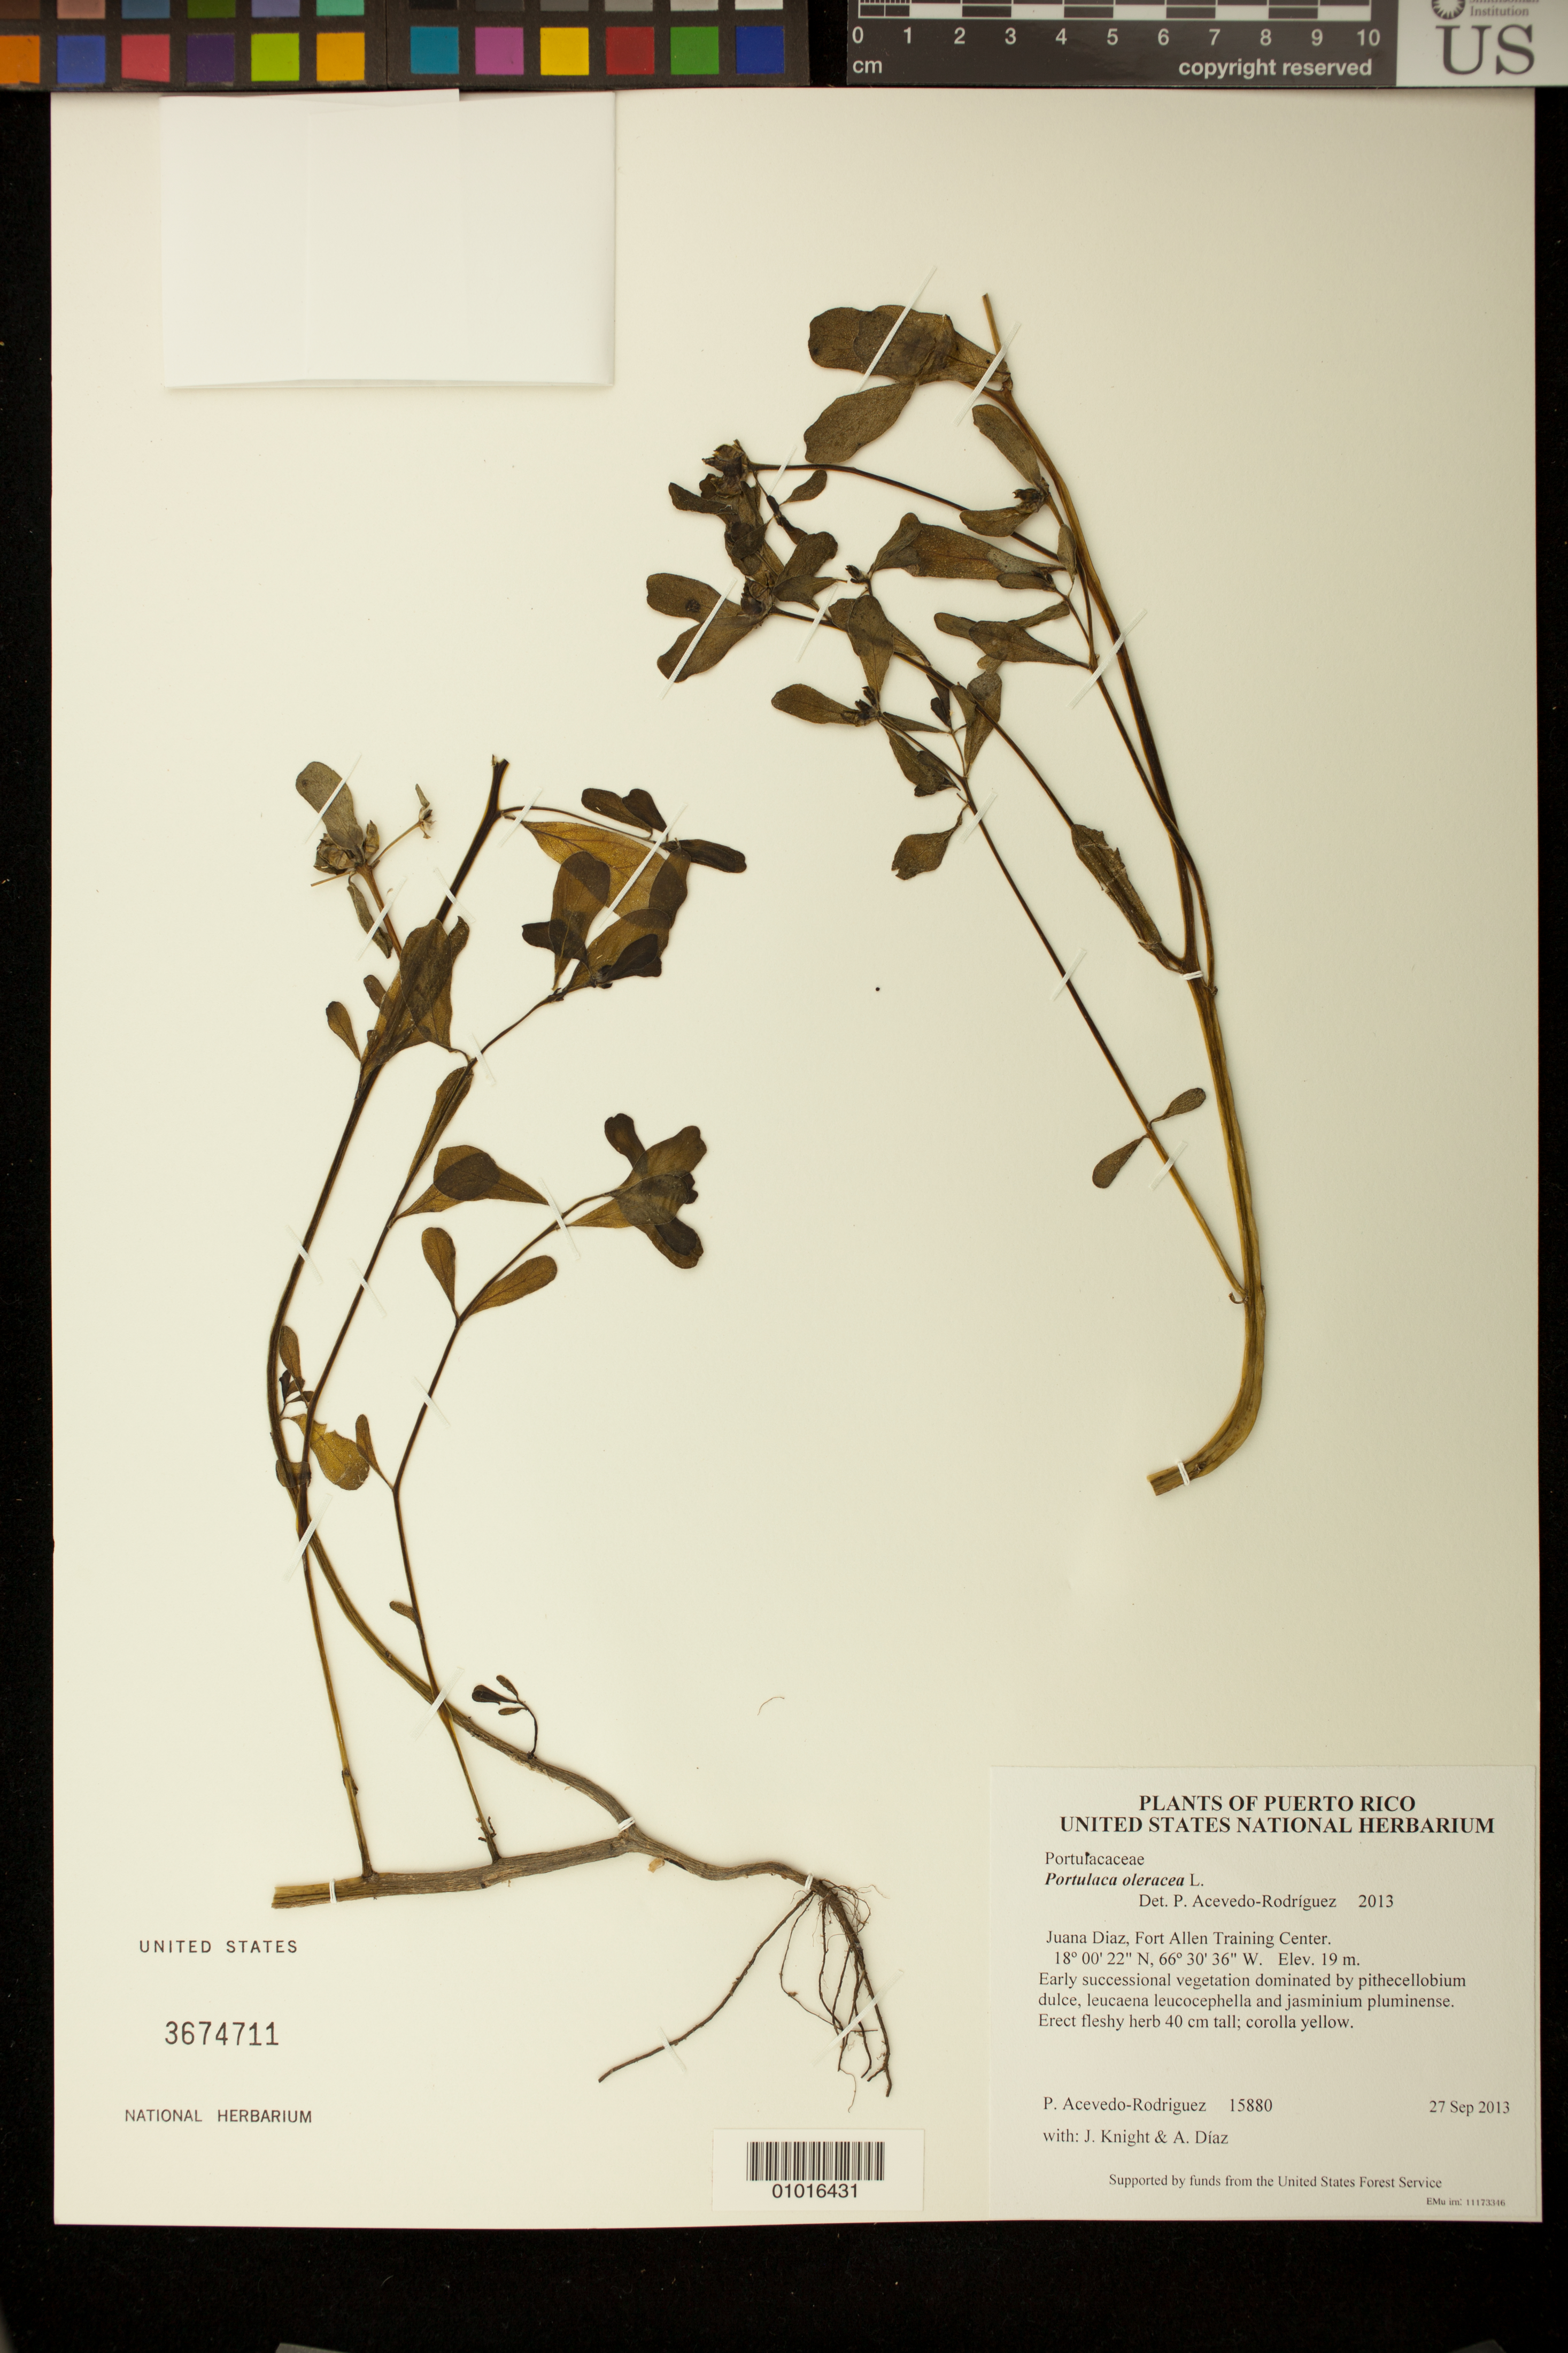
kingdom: Plantae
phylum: Tracheophyta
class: Magnoliopsida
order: Caryophyllales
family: Portulacaceae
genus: Portulaca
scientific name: Portulaca oleracea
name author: L.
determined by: Acevedo-Rodríguez, P., (BOT), Smithsonian Institution - National Museum of Natural History (UNITED STATES)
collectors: P. Acevedo-Rodr., J. Knight & A. Díaz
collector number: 15880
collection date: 2013-09-27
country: Puerto Rico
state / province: Juana Diaz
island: Puerto Rico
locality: Fort Allen Training Center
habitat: Early successional vegetation dominated by pithecellobium dulce, leucaena leucocephella and jasminium pluminense.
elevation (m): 19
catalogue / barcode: US 3674711